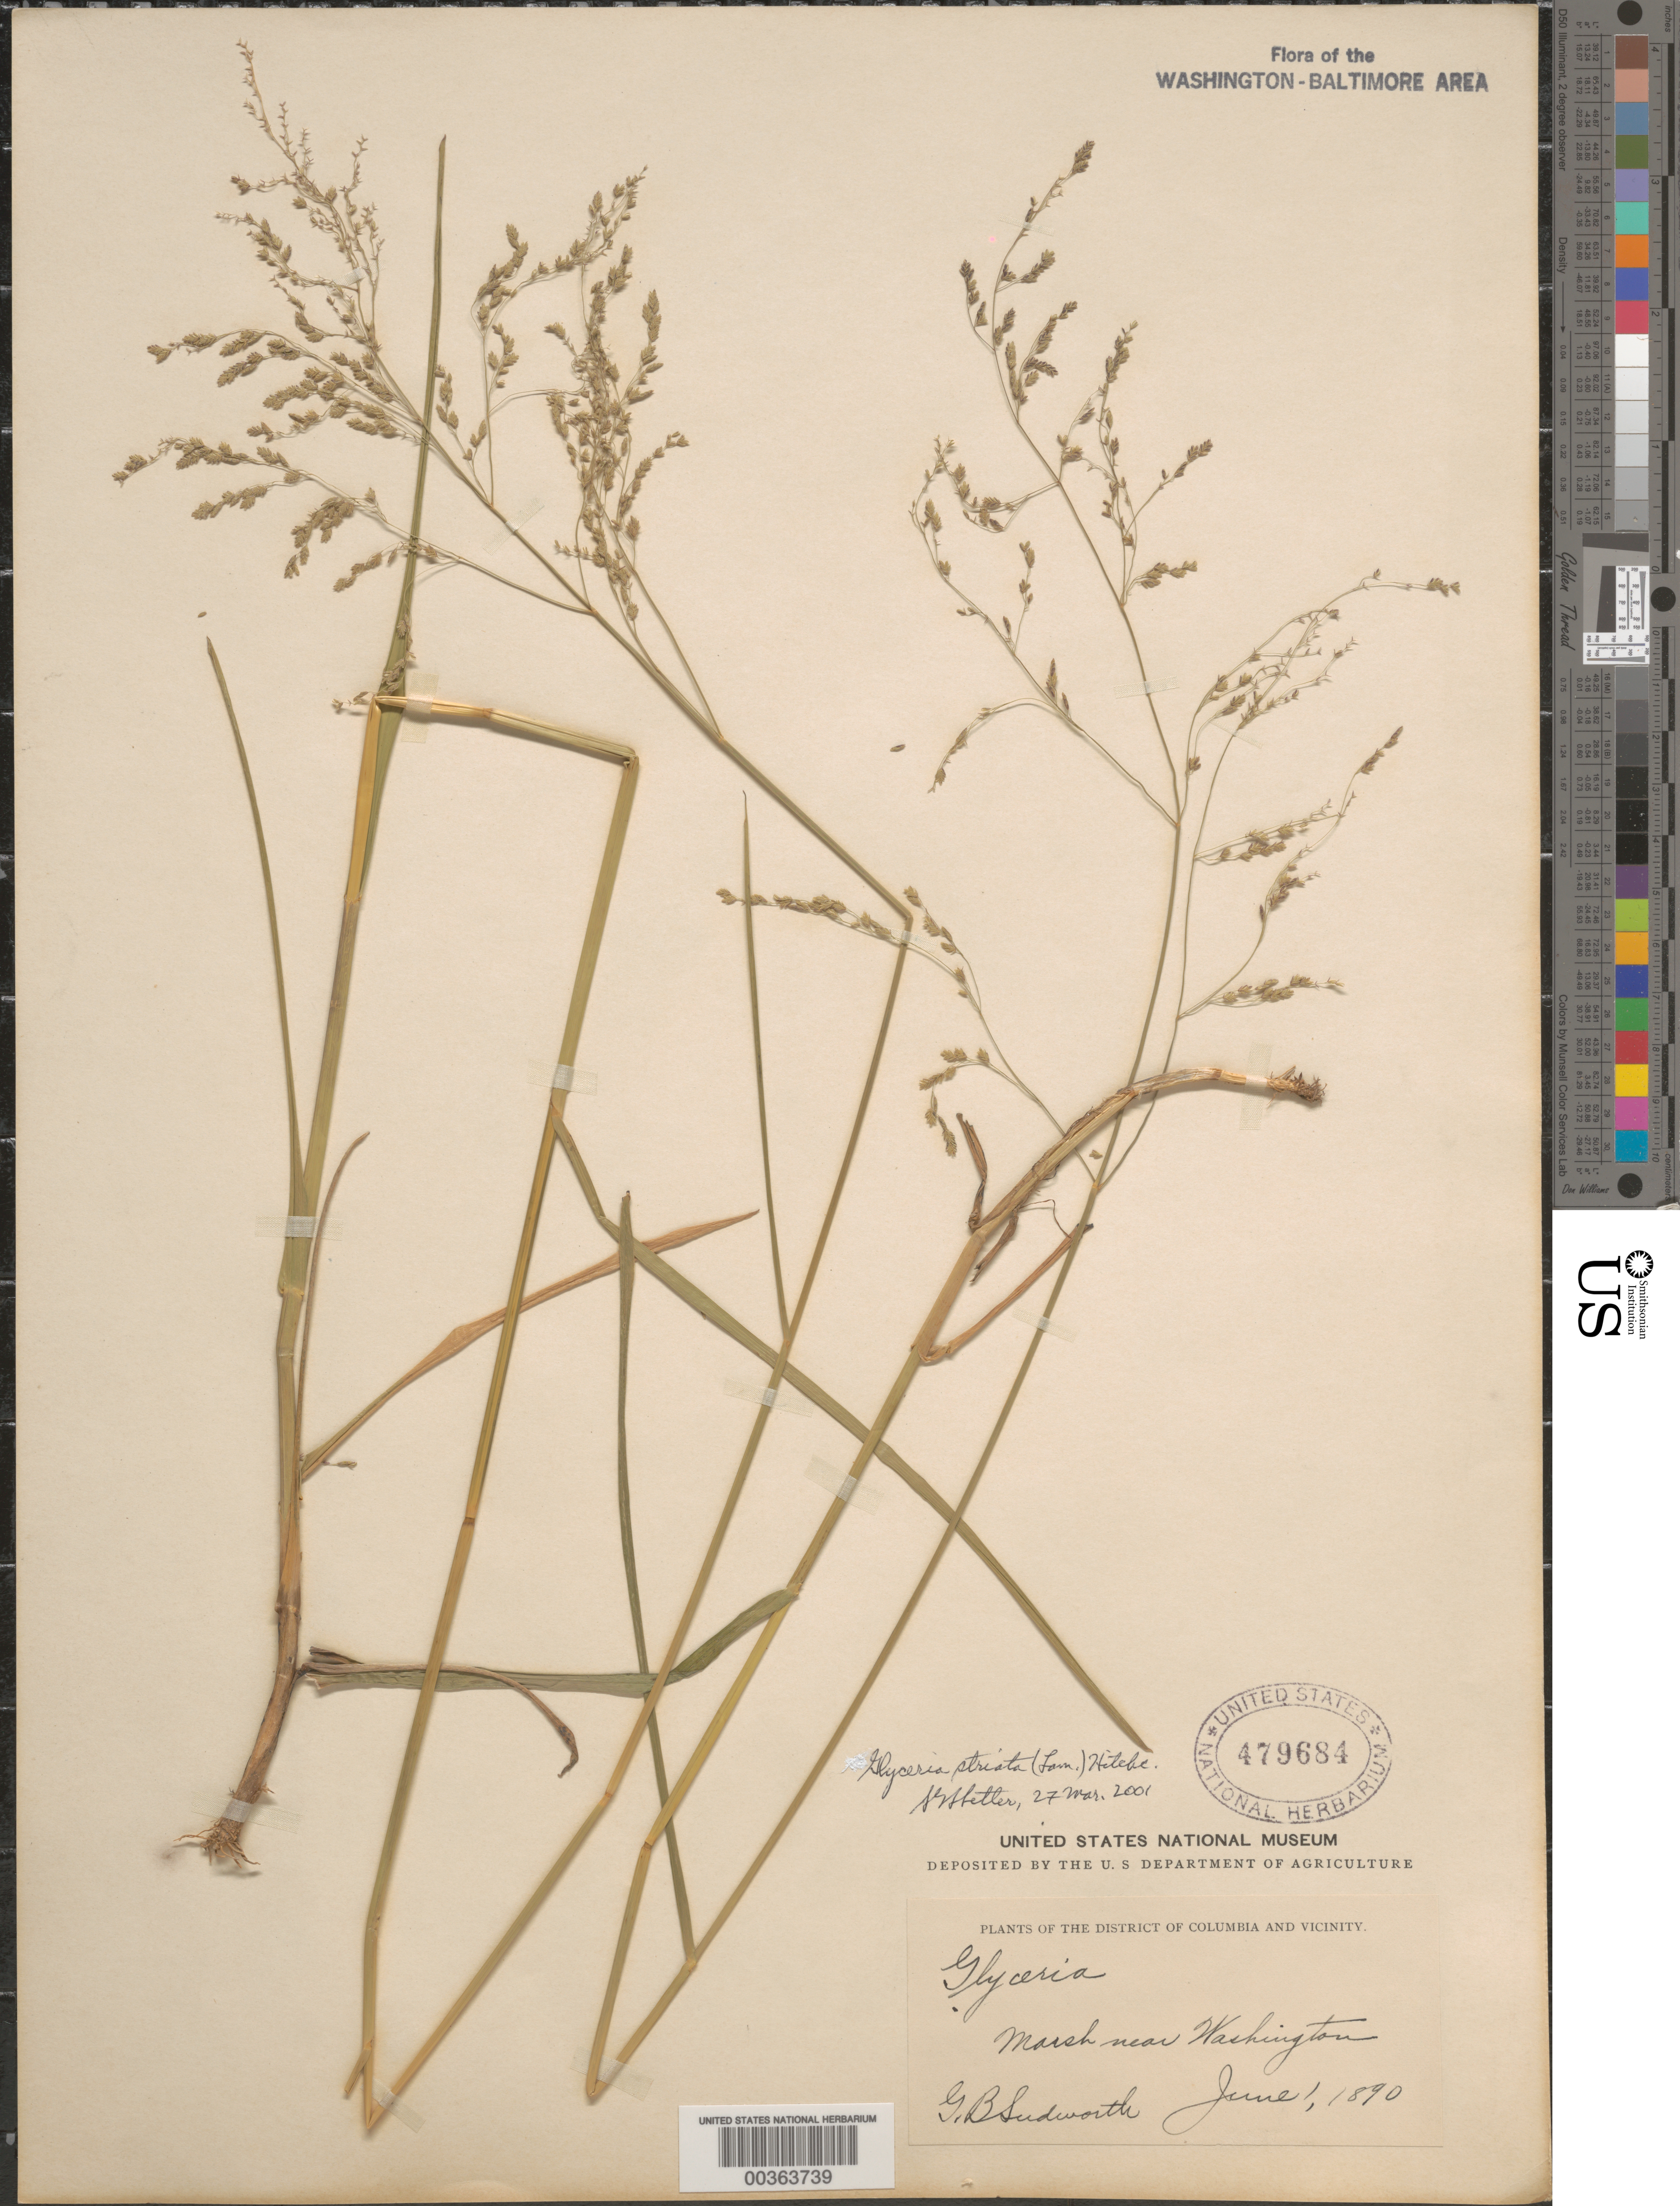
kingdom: Plantae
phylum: Tracheophyta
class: Liliopsida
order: Poales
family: Poaceae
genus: Glyceria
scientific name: Glyceria striata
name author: (Lam.) Hitchc.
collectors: G. B. Sudworth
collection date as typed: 01 Jun 1890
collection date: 1890-06-01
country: United States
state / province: District of Columbia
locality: Washington DC area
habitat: Marsh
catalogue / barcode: US 479684